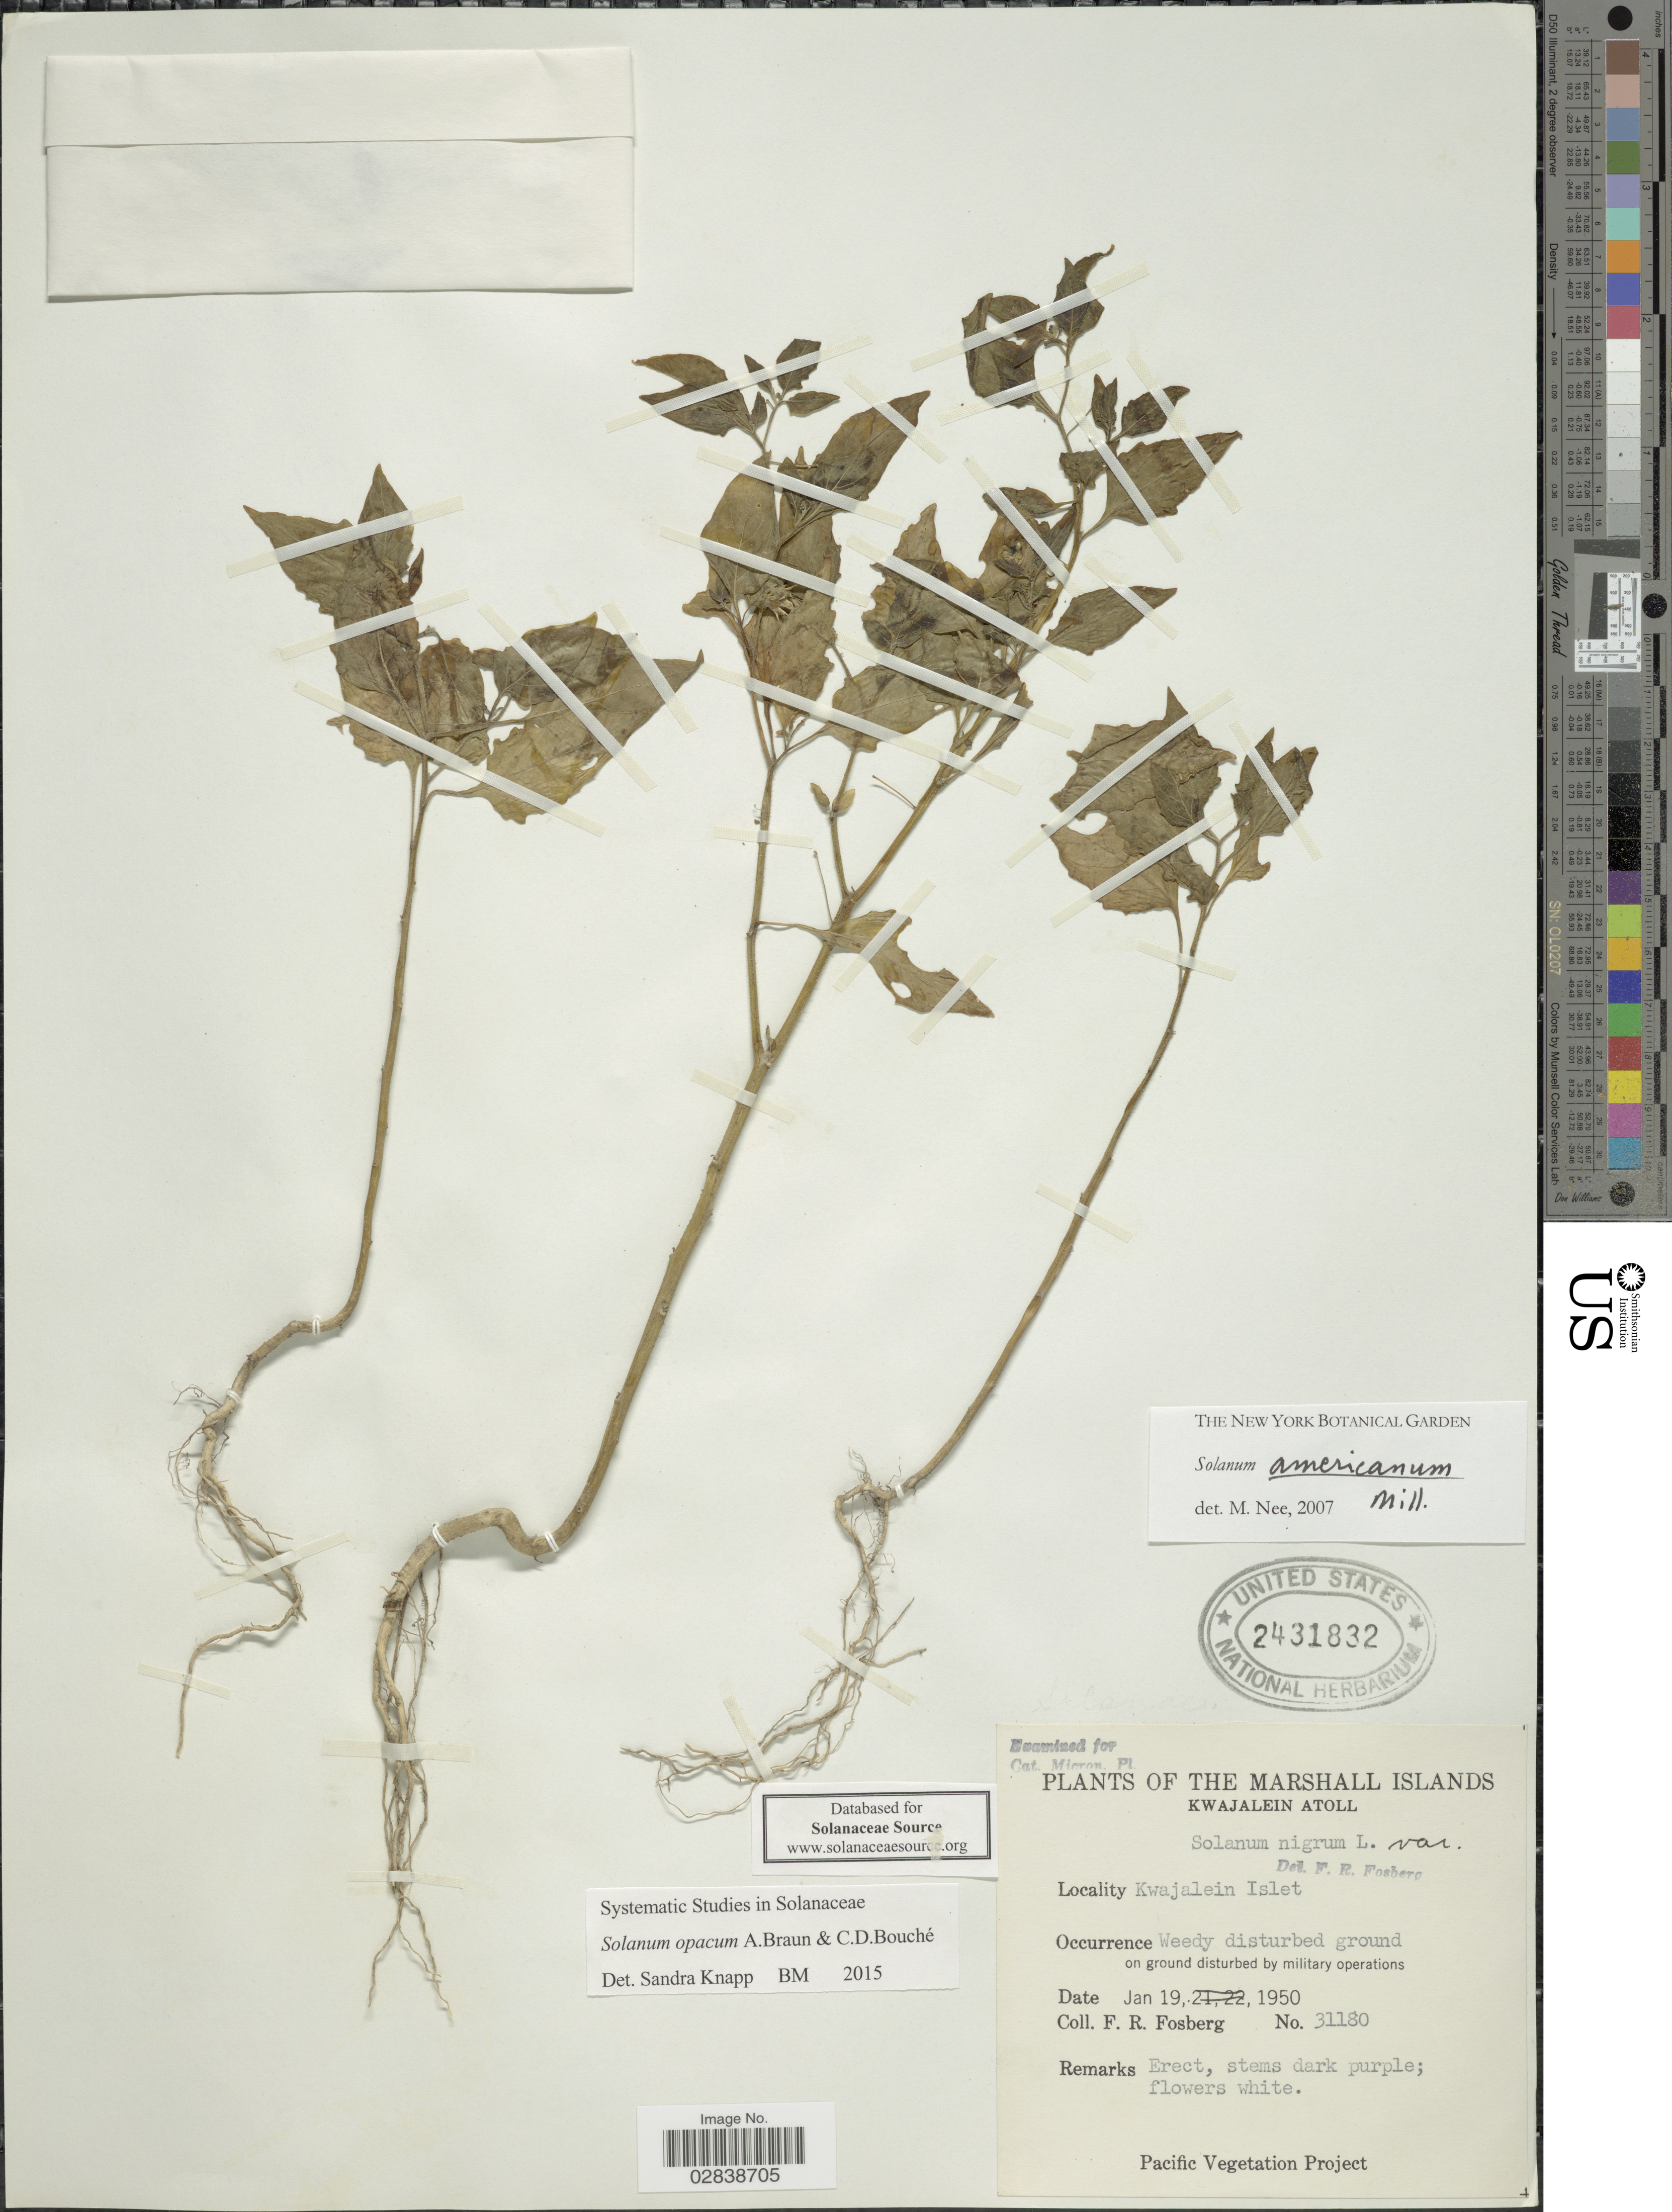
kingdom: Plantae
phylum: Tracheophyta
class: Magnoliopsida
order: Solanales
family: Solanaceae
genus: Solanum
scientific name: Solanum opacum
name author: A. Braun & C.D. Bouché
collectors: F. R. Fosberg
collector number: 31180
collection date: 1950-01-19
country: Marshall Islands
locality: Kwajalein Atoll, Kwajalein Islet.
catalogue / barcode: US 2431832